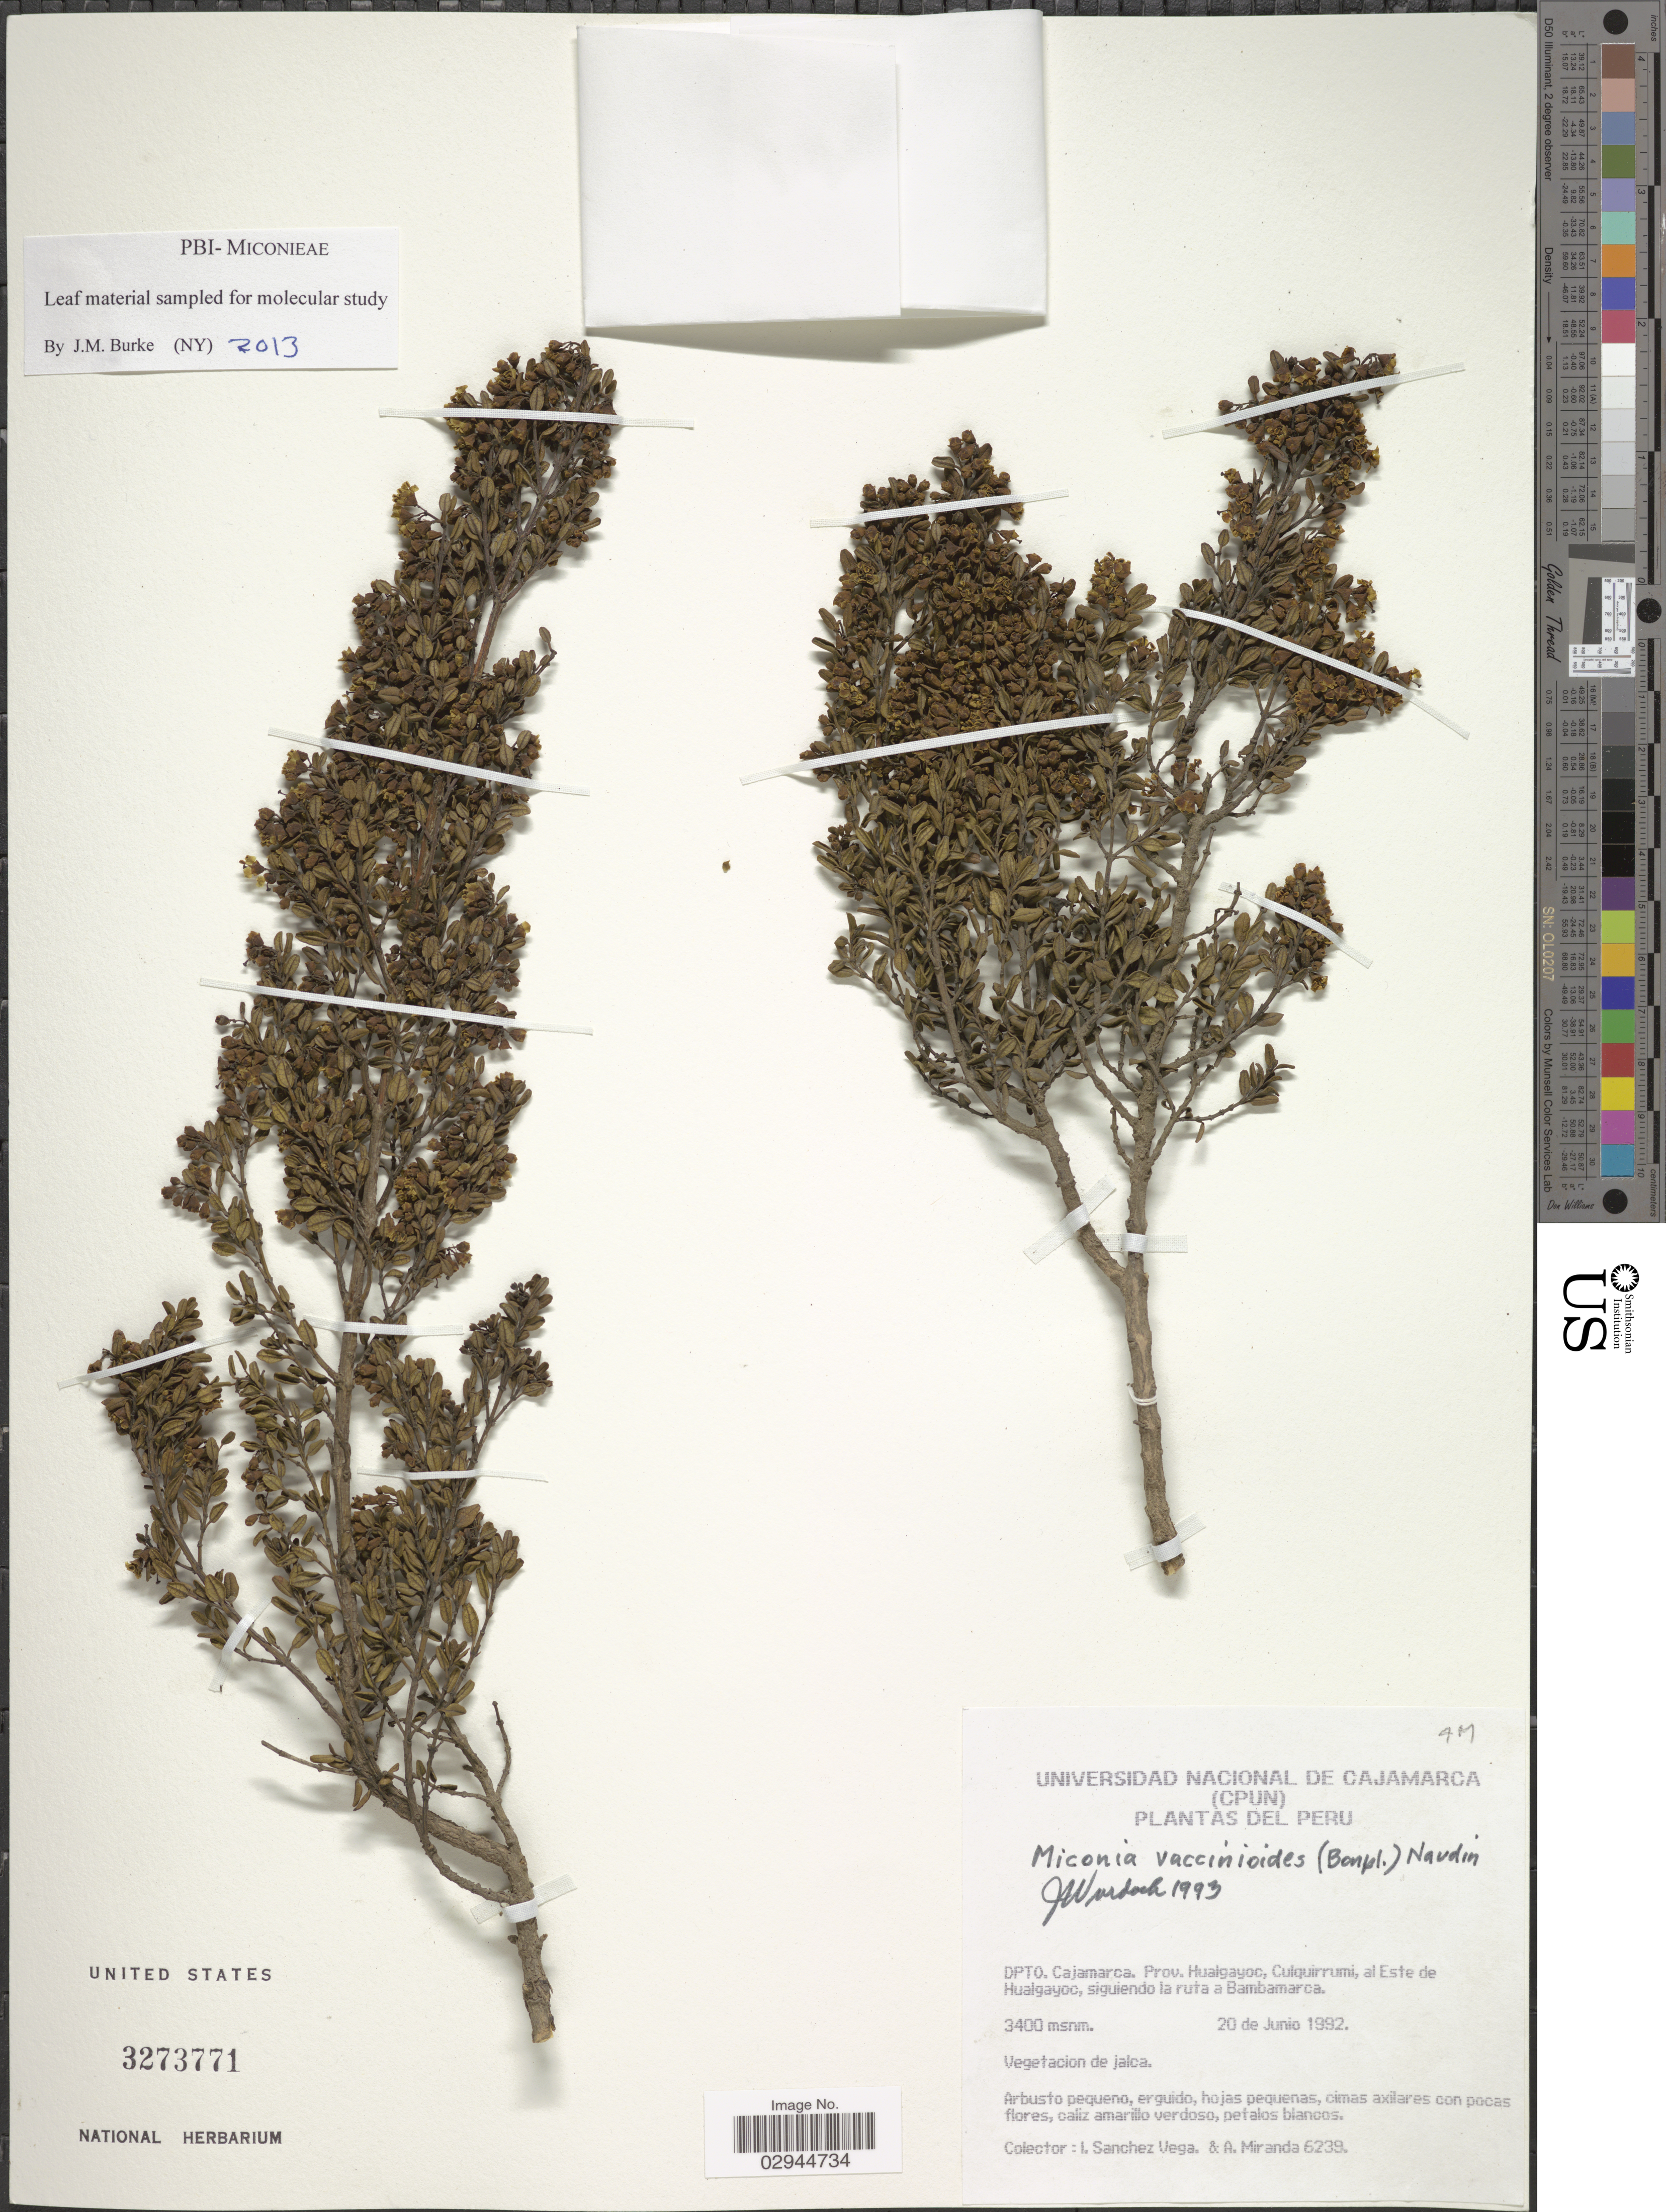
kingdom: Plantae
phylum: Tracheophyta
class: Magnoliopsida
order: Myrtales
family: Melastomataceae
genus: Miconia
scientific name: Miconia vaccinioides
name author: (Bonpl.) Naudin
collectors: I. Sánchez Vega & A. Miranda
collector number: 6239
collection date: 1992-06-20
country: Peru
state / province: Cajamarca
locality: Dpto. Cajamarca. Prov. Hualgayoc, Culquirrumi, al Este de Hualgayoc, siguiendo la ruta a Bambamarca.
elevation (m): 3400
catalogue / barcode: US 3273771